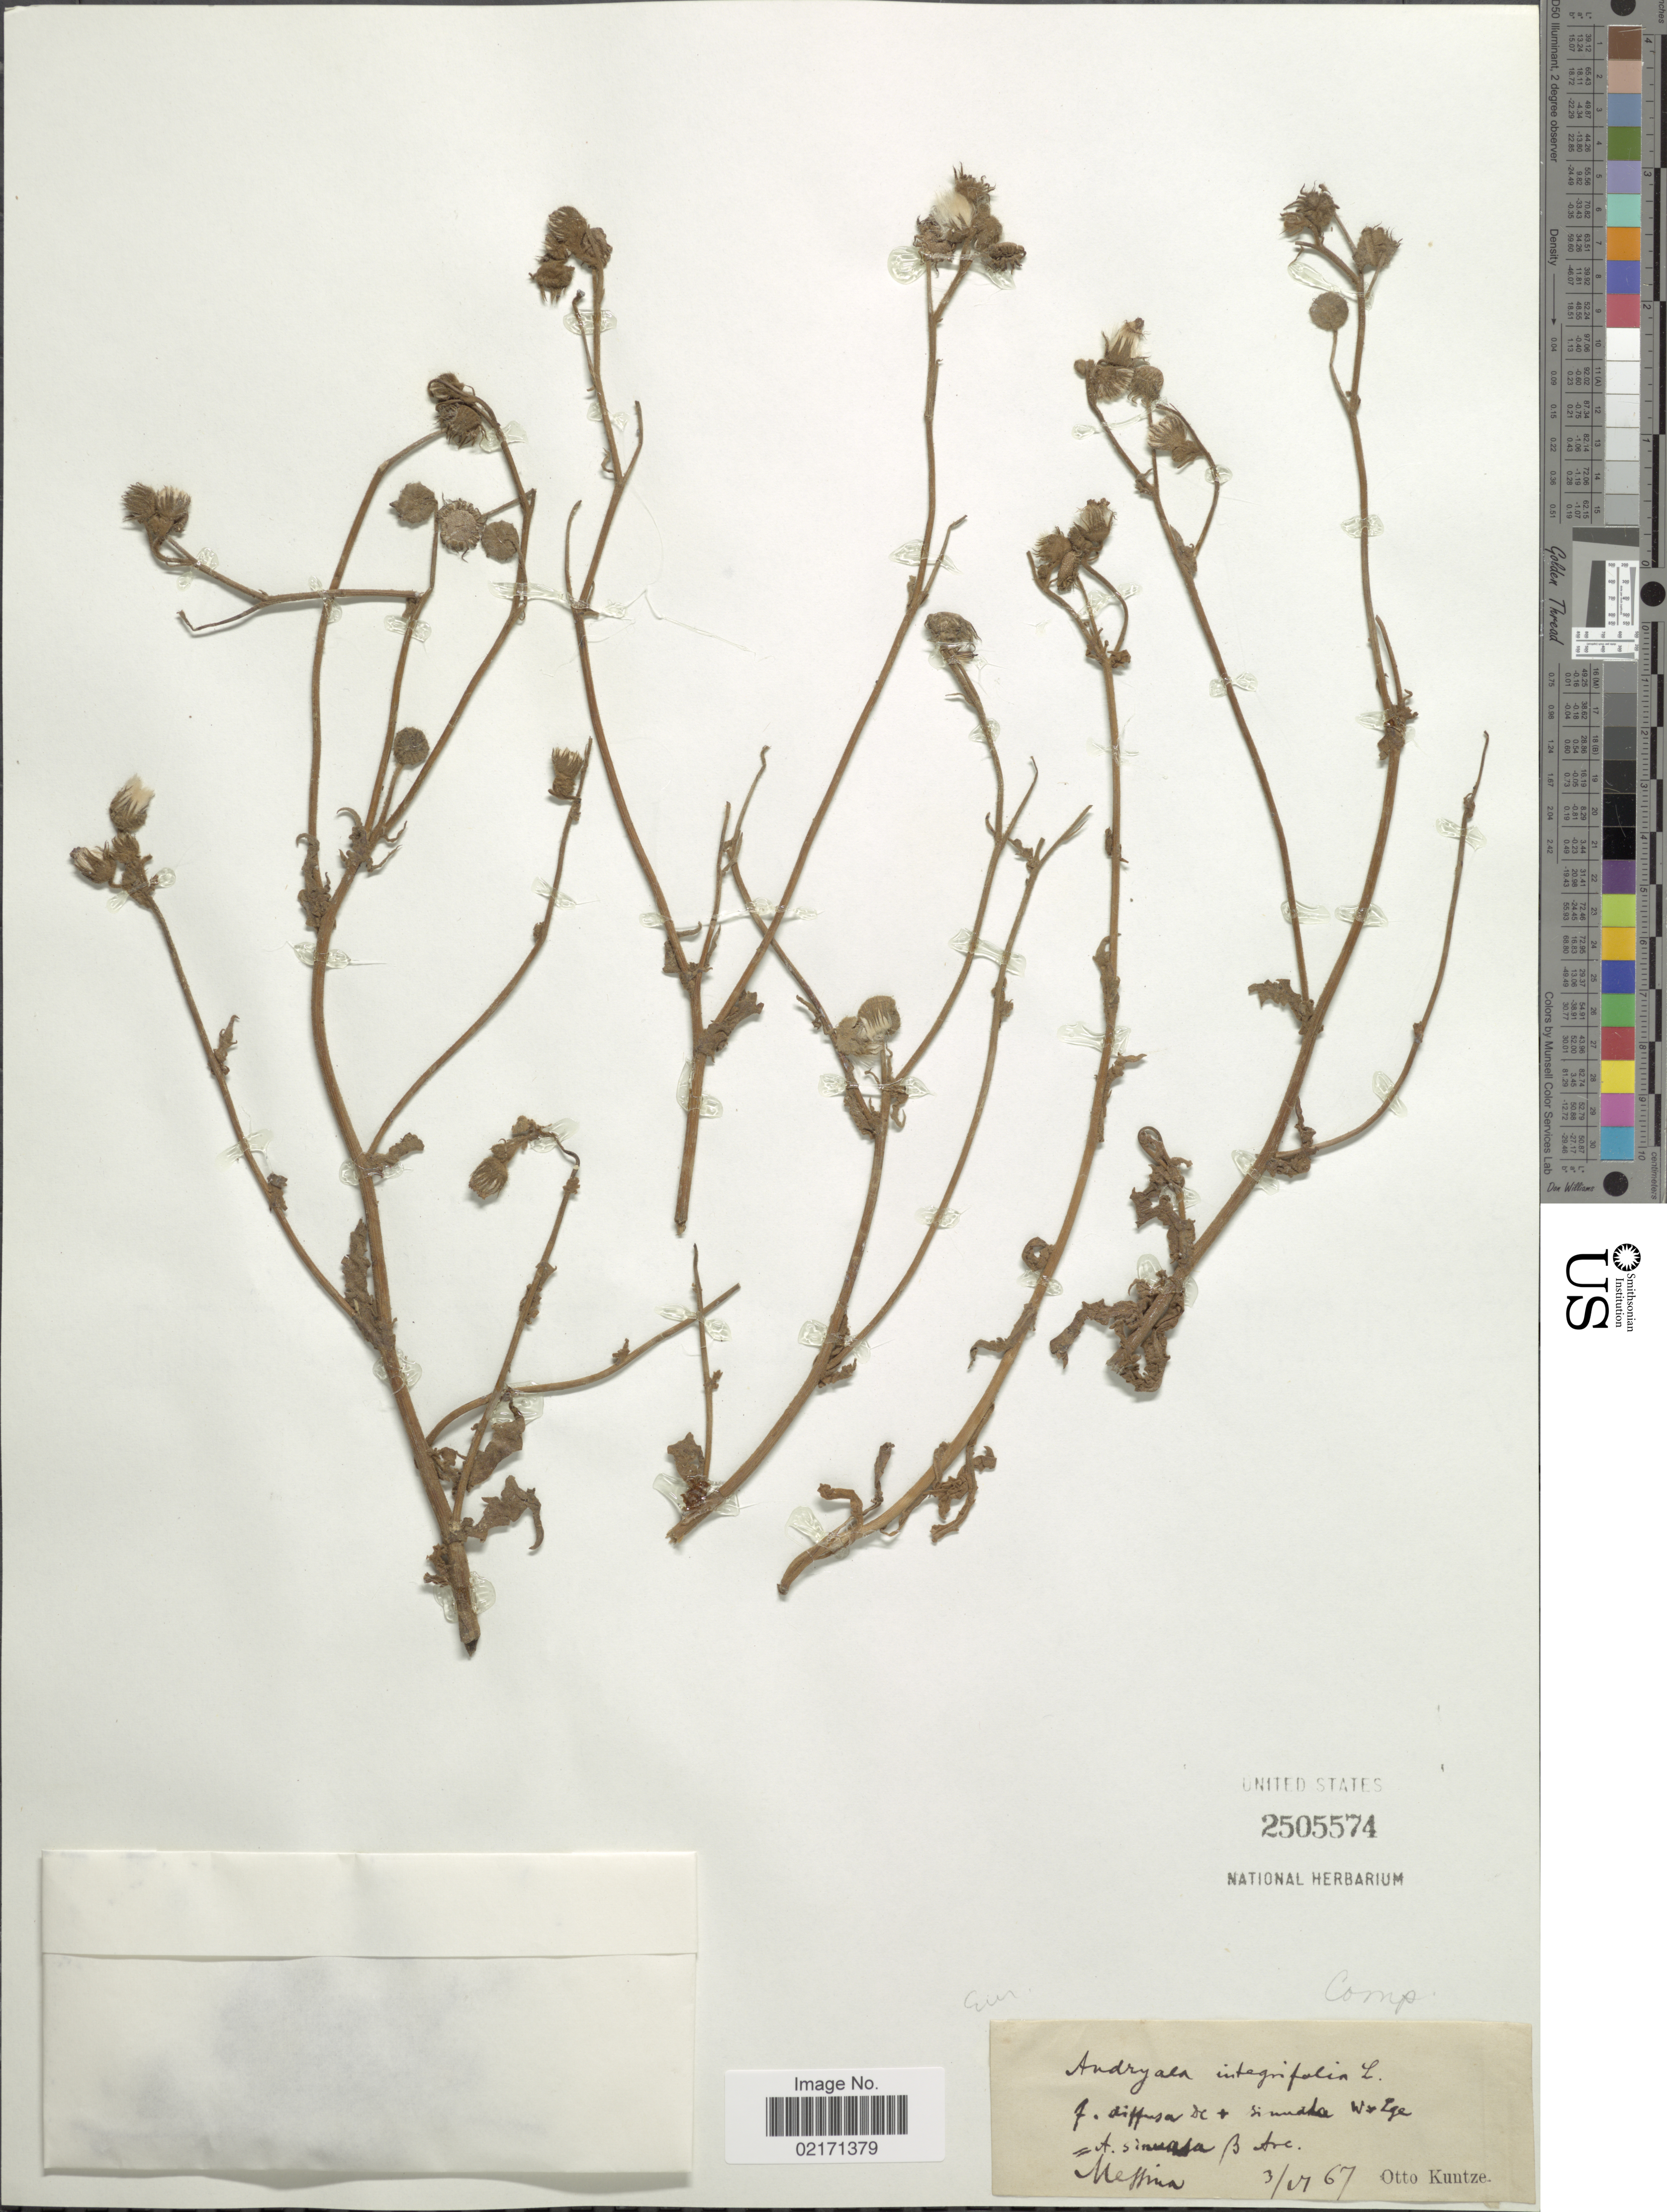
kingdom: Plantae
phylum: Tracheophyta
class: Magnoliopsida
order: Asterales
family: Asteraceae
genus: Andryala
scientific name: Andryala integrifolia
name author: L.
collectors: C.E.O. Kuntze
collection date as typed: Transcribed d/m/y: 17/3/67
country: Italy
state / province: Siciliana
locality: Messina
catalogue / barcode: US 2505574